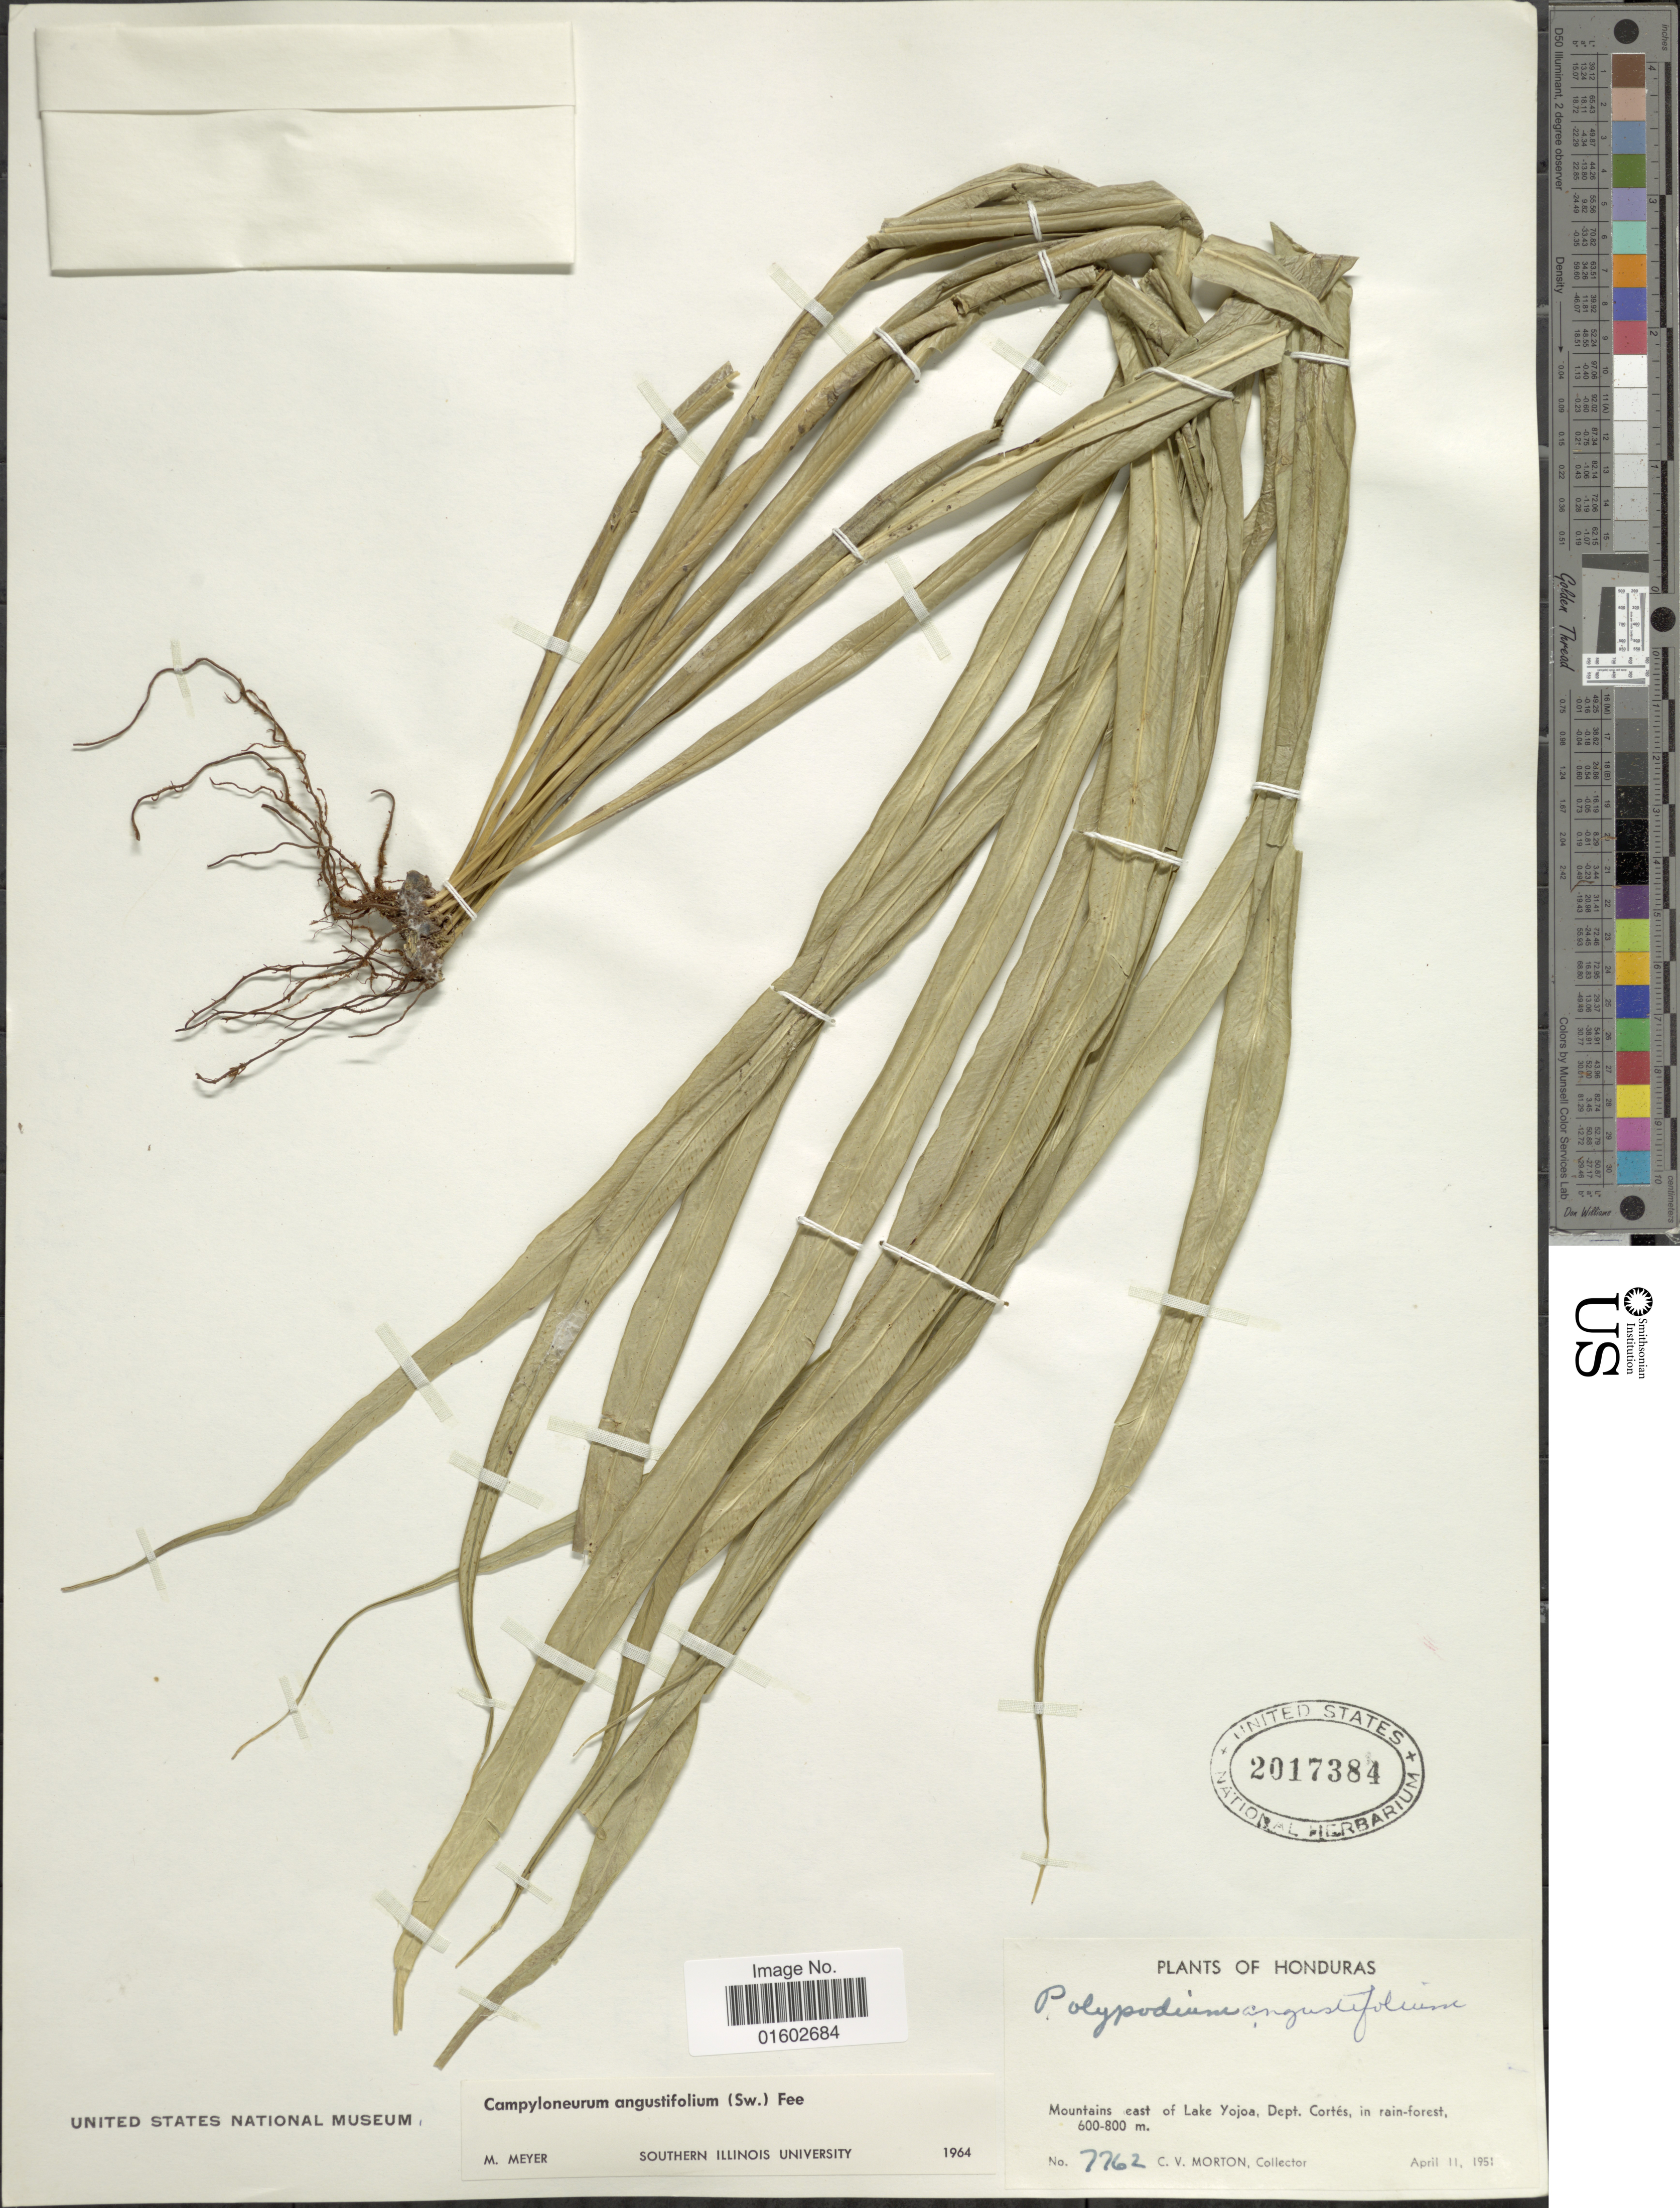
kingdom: Plantae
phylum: Tracheophyta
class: Polypodiopsida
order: Polypodiales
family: Polypodiaceae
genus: Campyloneurum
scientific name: Campyloneurum angustifolium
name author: (Sw.) Fée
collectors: C. V. Morton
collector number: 7762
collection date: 1951-04-11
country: Honduras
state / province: Cortés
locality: Mountains east of Lake Yojoa, Dept. Cortes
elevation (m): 600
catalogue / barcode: US 2017384